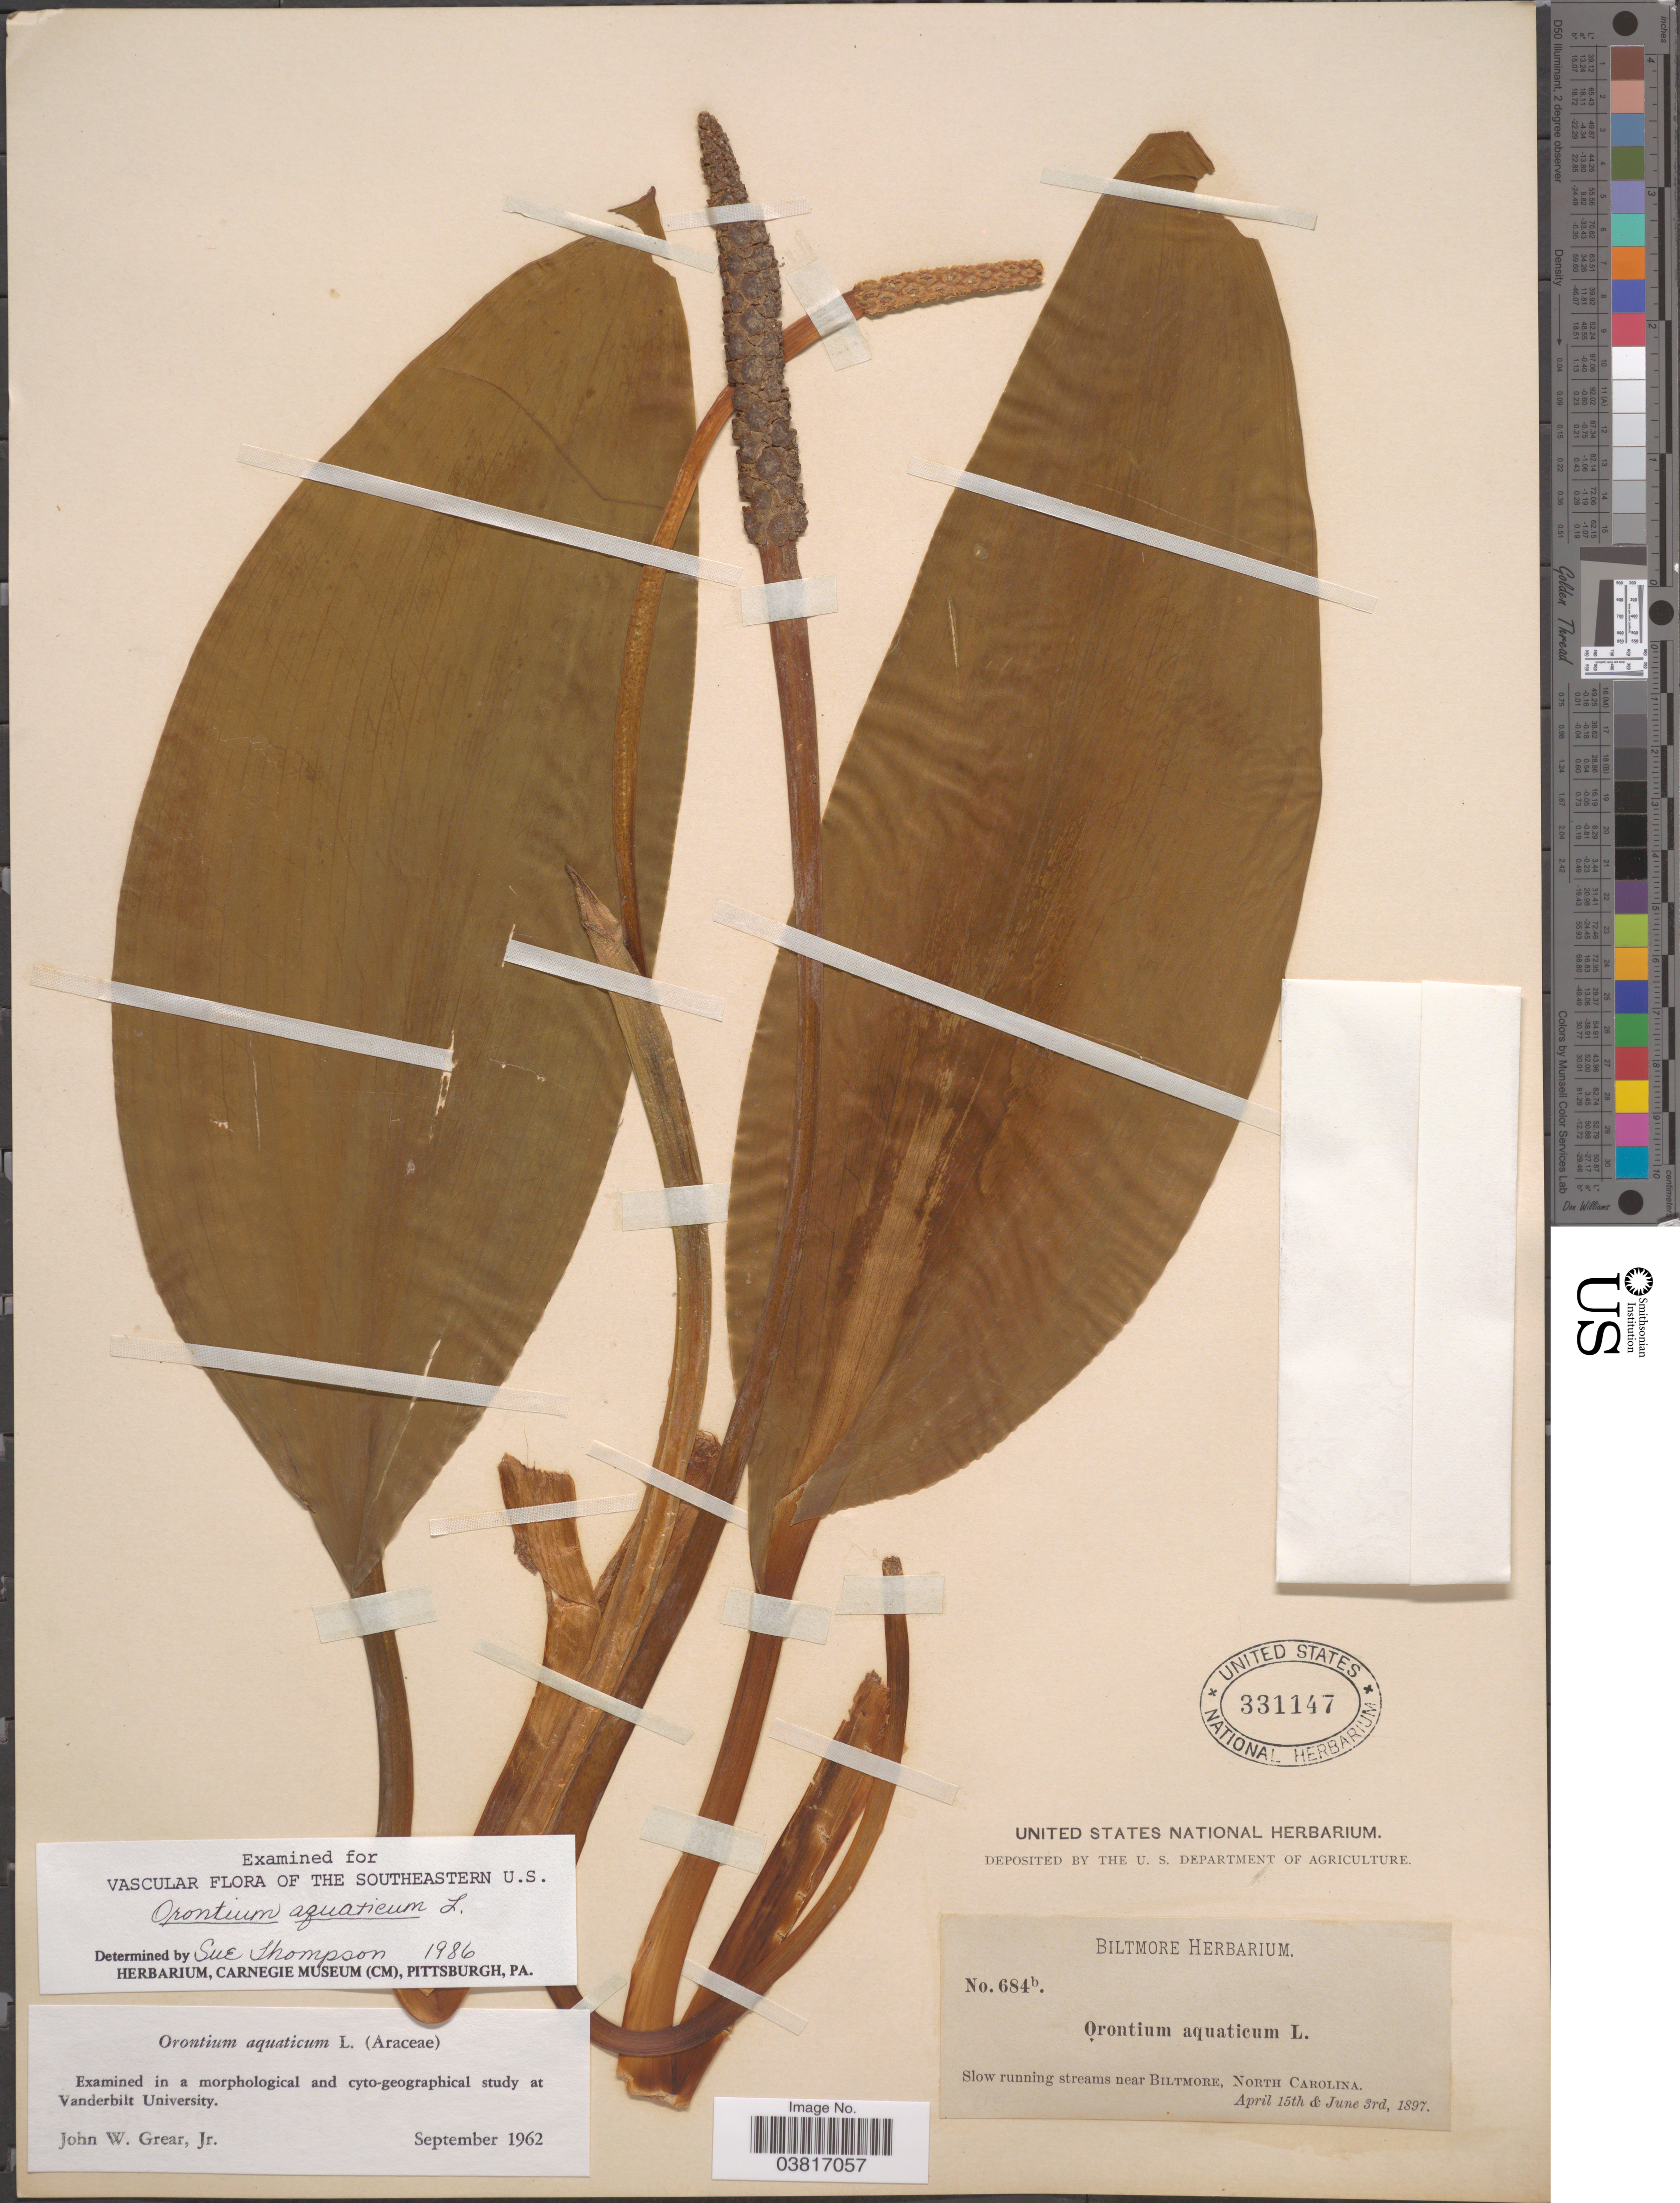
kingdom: Plantae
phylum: Tracheophyta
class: Liliopsida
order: Alismatales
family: Araceae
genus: Orontium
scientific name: Orontium aquaticum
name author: L.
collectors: ex herb. Biltmore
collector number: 684b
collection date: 1897-04-15/1897-06-03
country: United States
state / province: North Carolina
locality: Slow running streams near Biltmore.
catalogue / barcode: US 331147